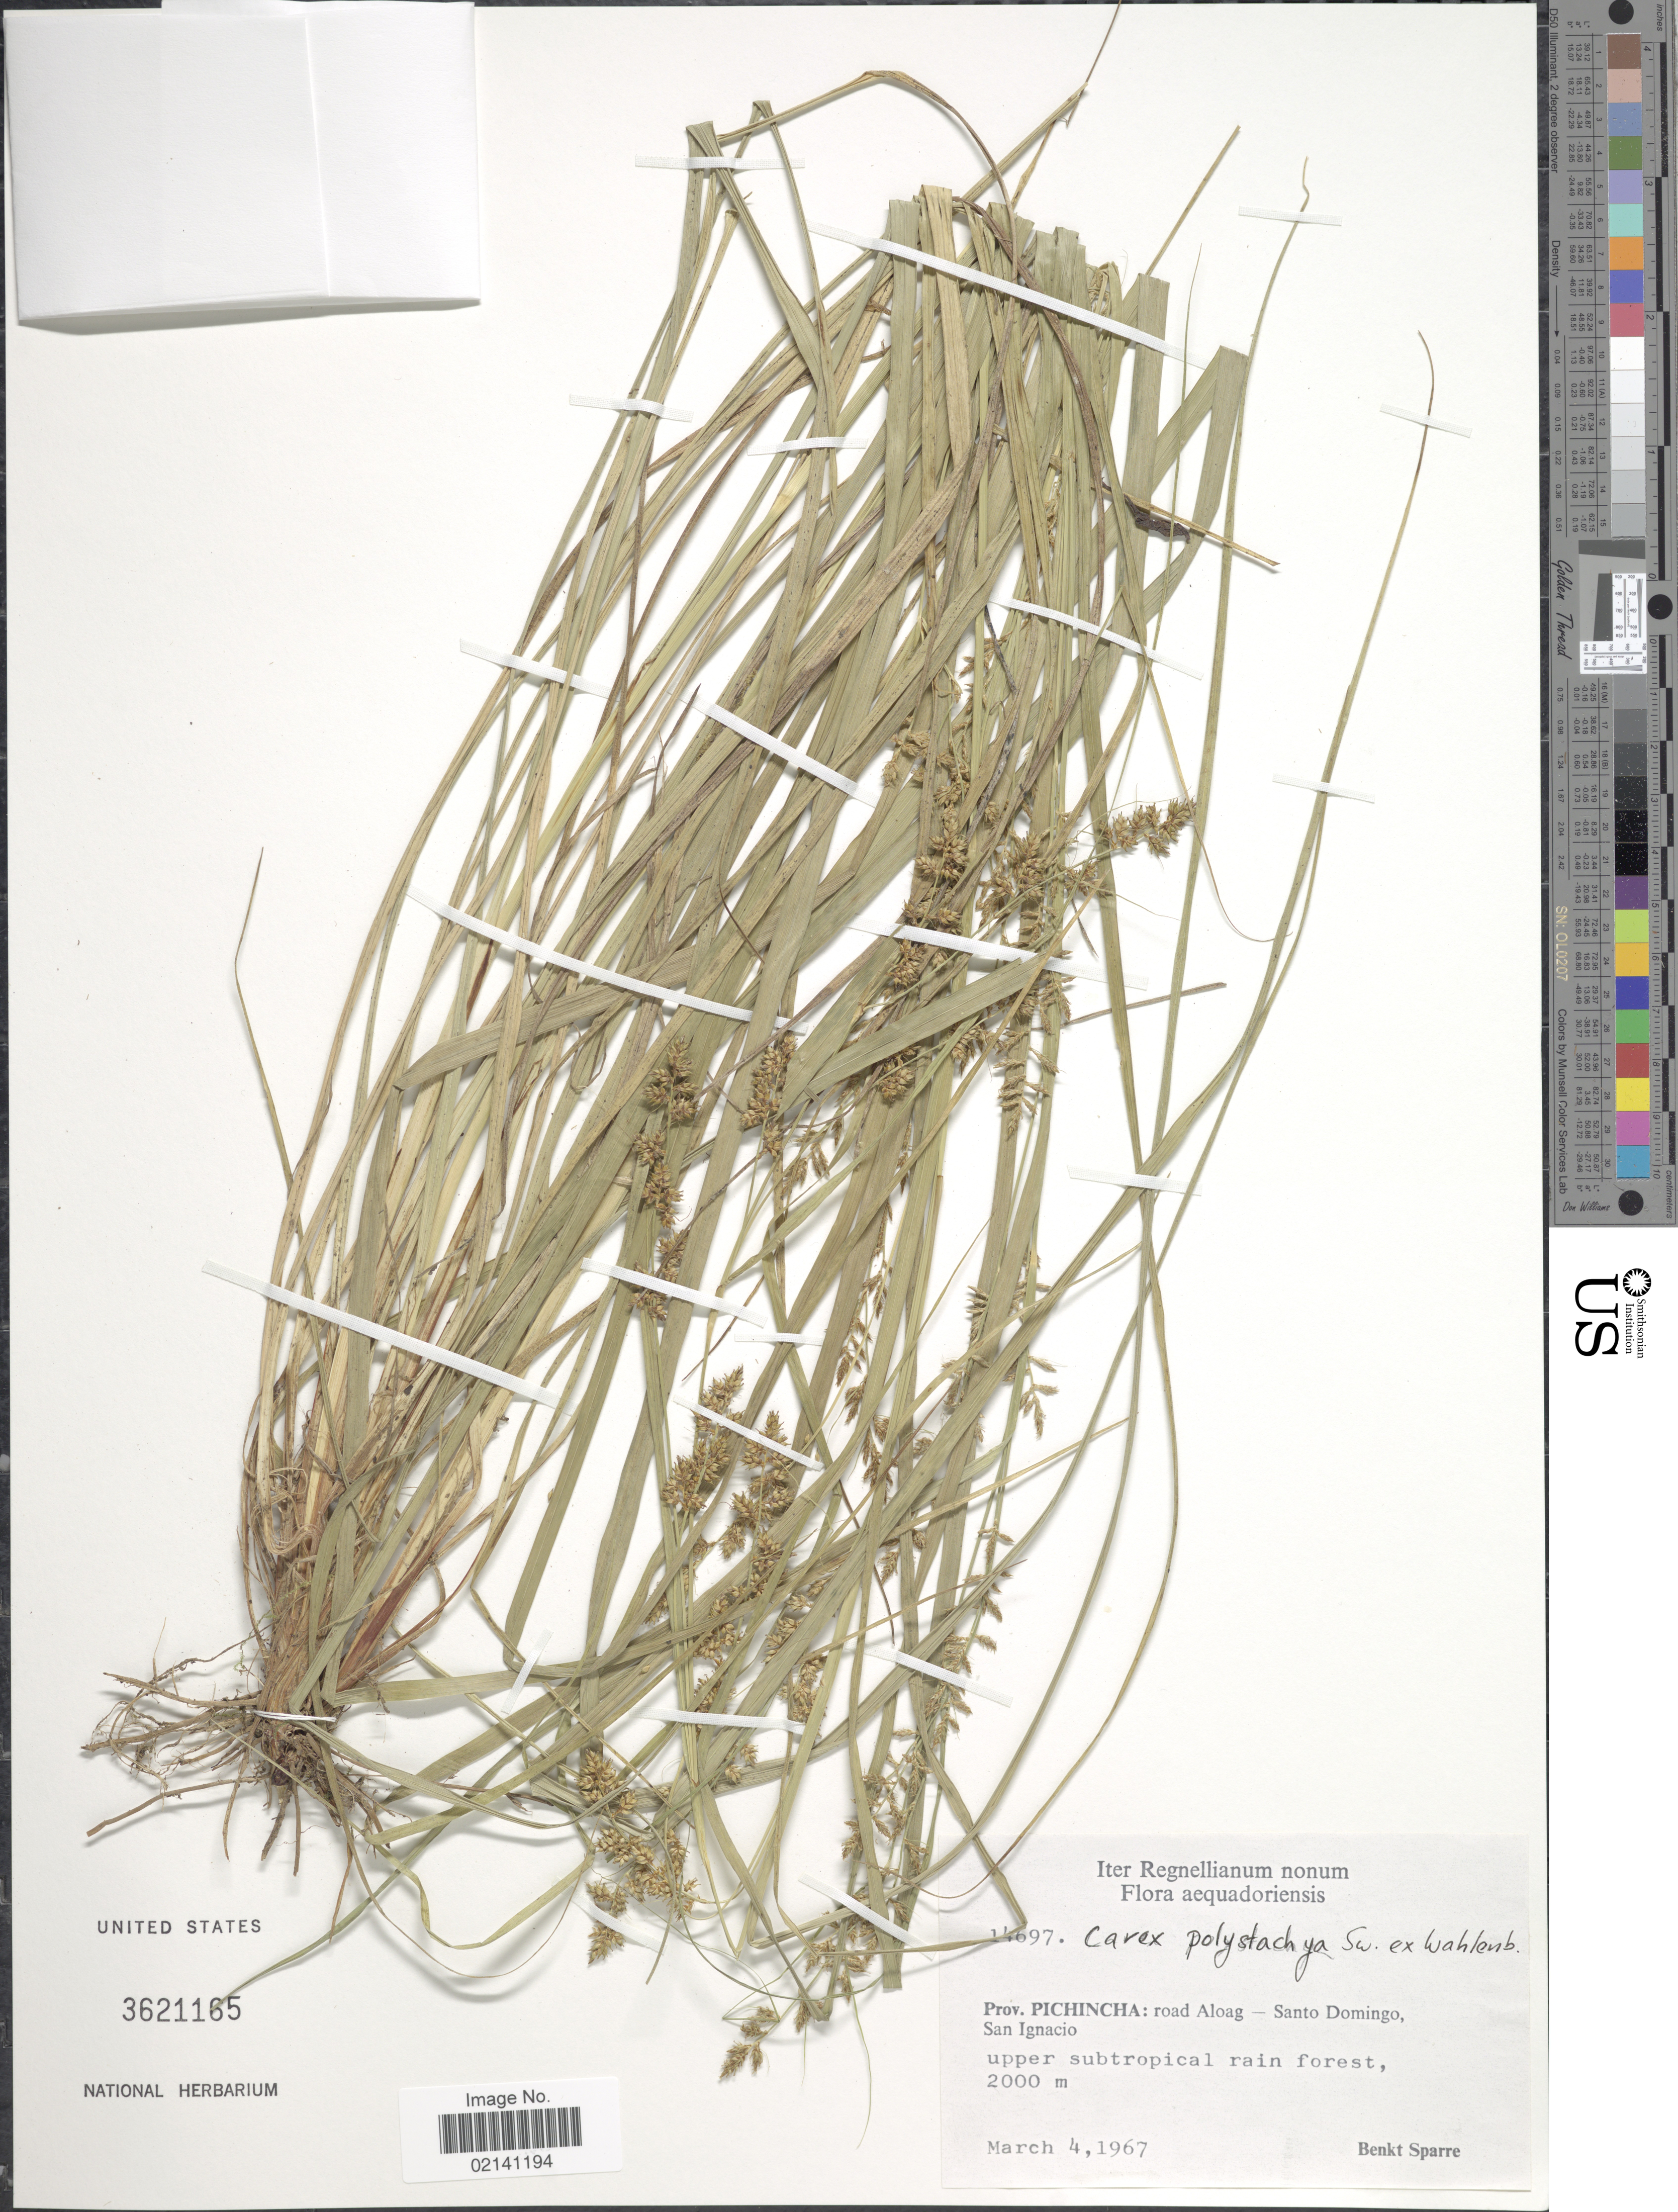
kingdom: Plantae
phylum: Tracheophyta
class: Liliopsida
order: Poales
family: Cyperaceae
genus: Carex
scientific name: Carex polystachya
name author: Sw. ex Wahlenb.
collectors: B. Sparre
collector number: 14697*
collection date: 1967-03-04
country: Ecuador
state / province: Pichincha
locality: Iter Regnellianum nonum, aequadoriensis, road Aloag-Santo Domingo, San Ignacio, upper subtropical rain forest.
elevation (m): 2000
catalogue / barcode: US 3621165